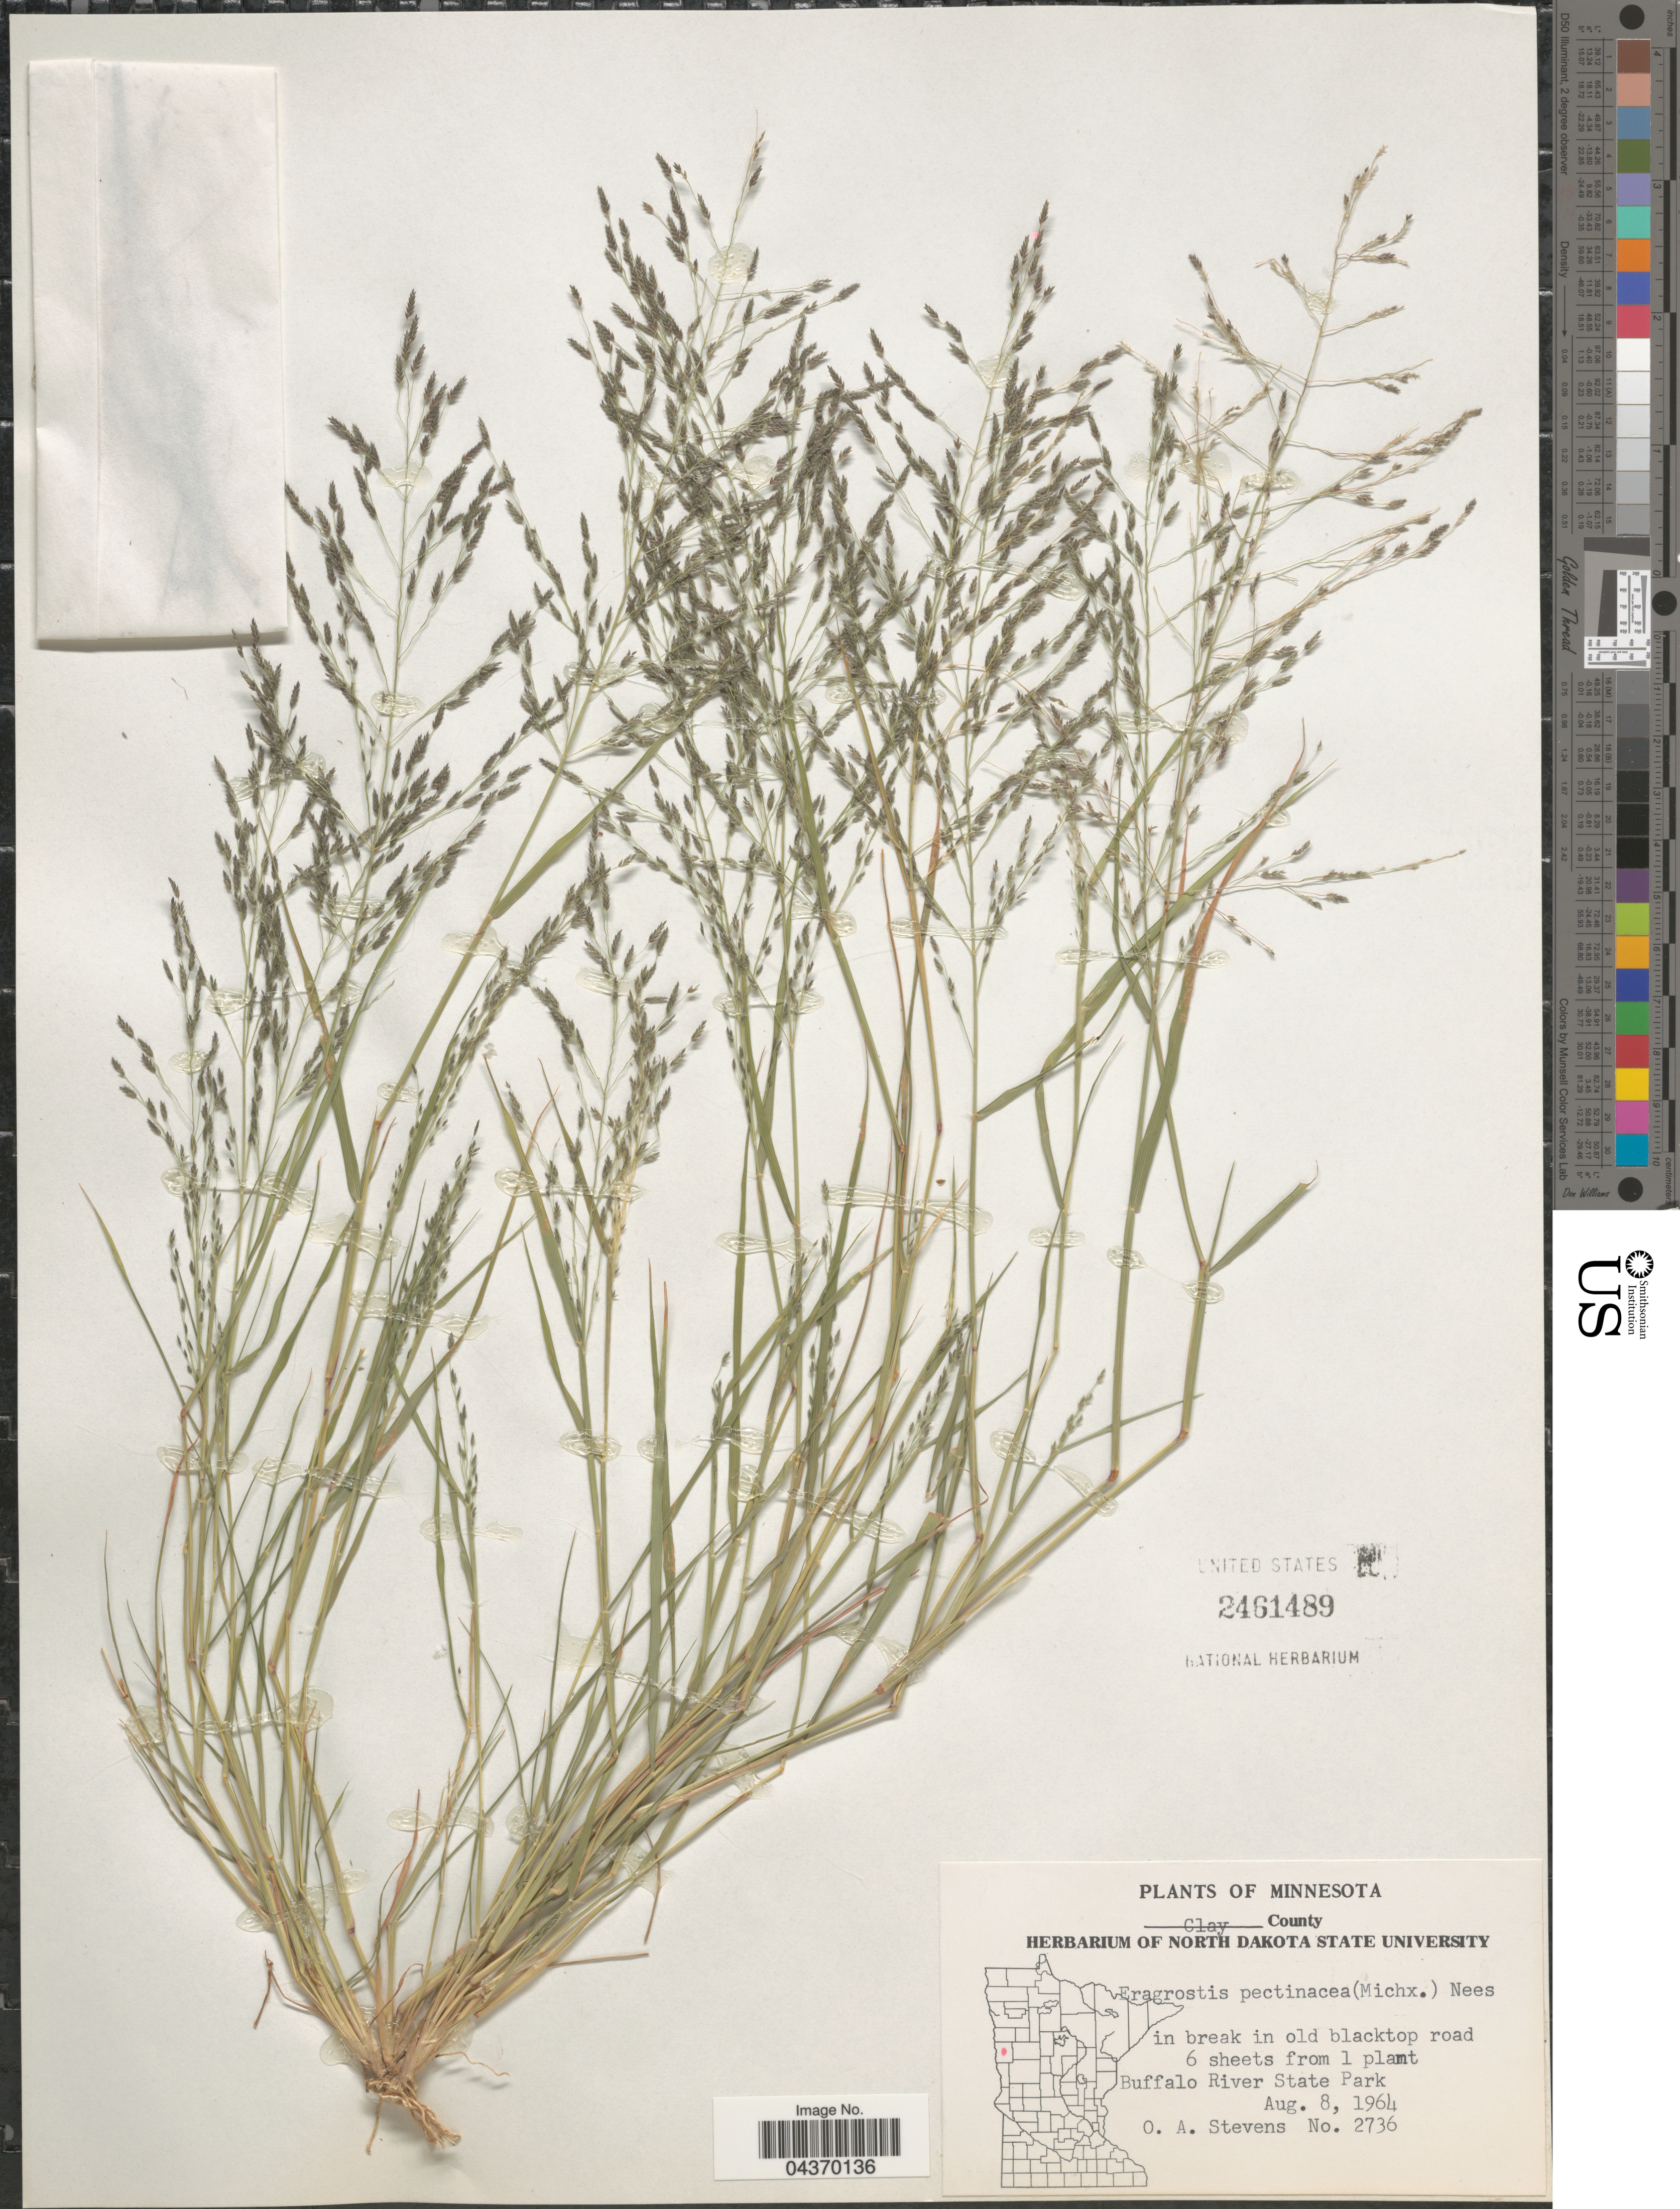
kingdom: Plantae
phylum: Tracheophyta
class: Liliopsida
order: Poales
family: Poaceae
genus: Eragrostis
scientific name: Eragrostis pectinacea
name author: (Michx.) Nees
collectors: O. A. Stevens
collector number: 2736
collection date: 1964-08-08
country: United States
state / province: Minnesota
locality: Clay County. Buffalo River State Park.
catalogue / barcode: US 2461489